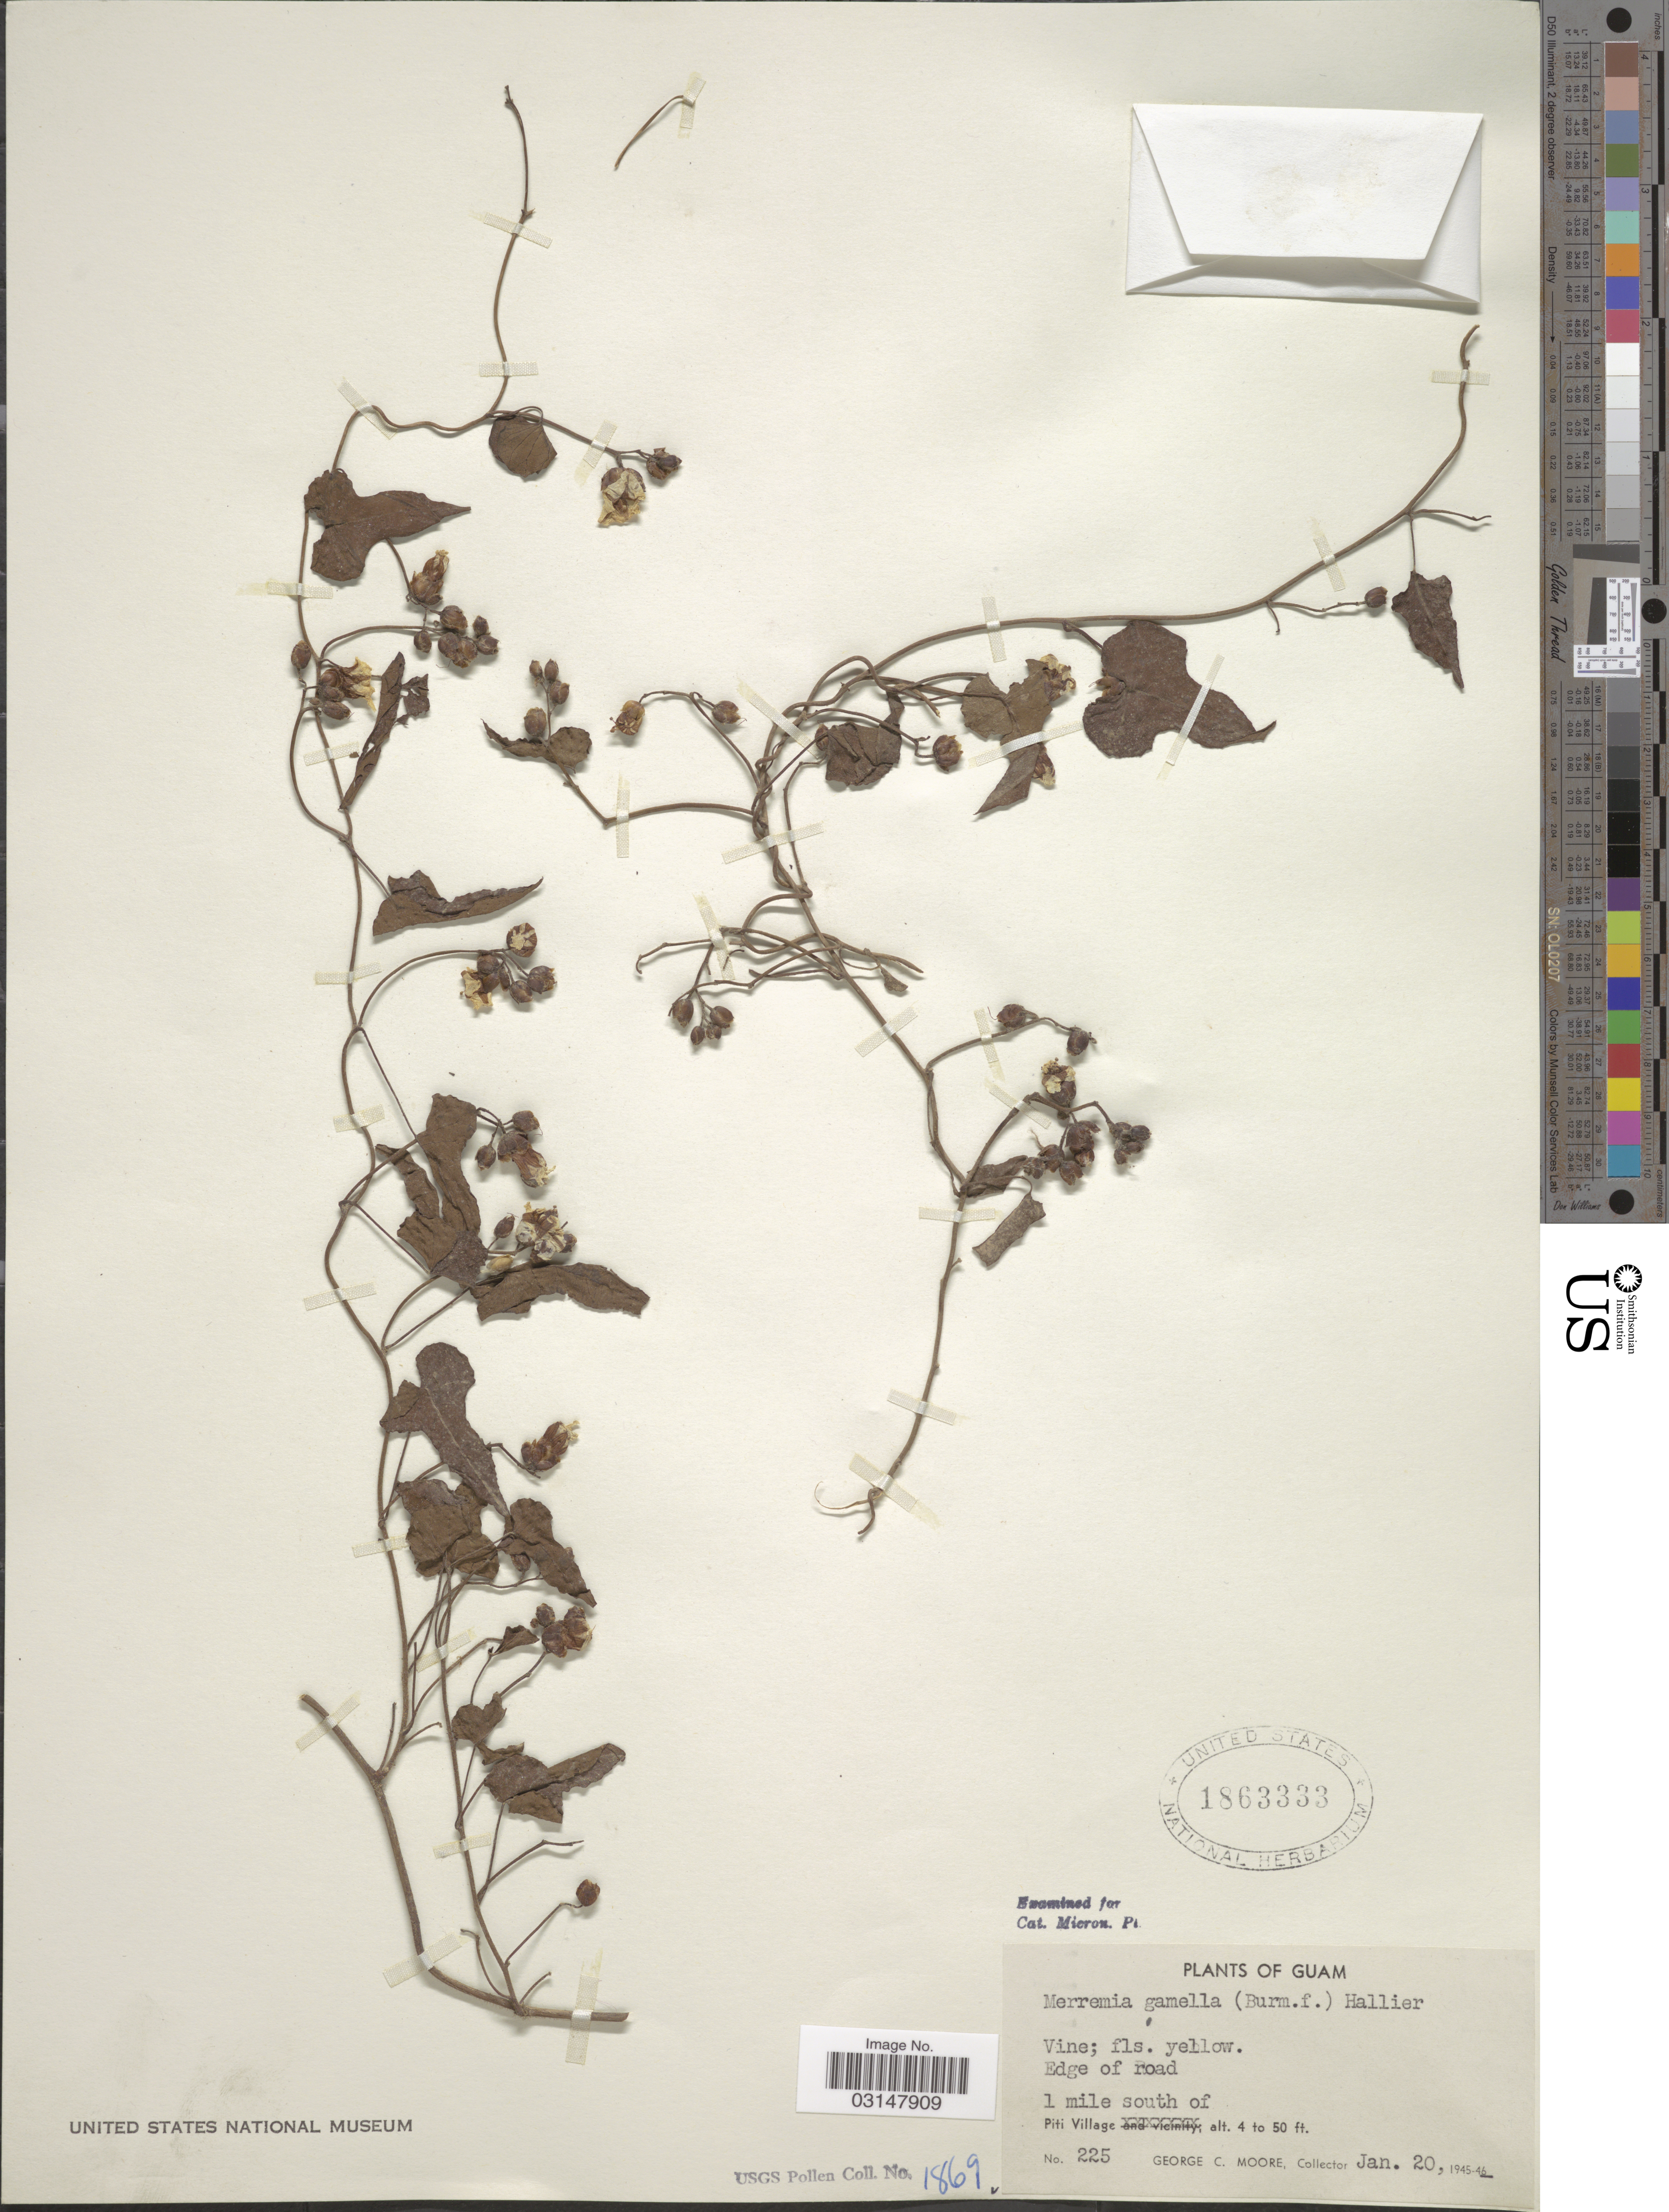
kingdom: Plantae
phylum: Tracheophyta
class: Magnoliopsida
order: Solanales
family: Convolvulaceae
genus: Merremia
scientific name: Merremia gemella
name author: (Burm. f.) Hallier f.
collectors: G. C. Moore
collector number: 225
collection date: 1946-01-20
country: Guam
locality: Edge of road. 1 mile south of Piti Village.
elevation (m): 1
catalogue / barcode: US 1863333